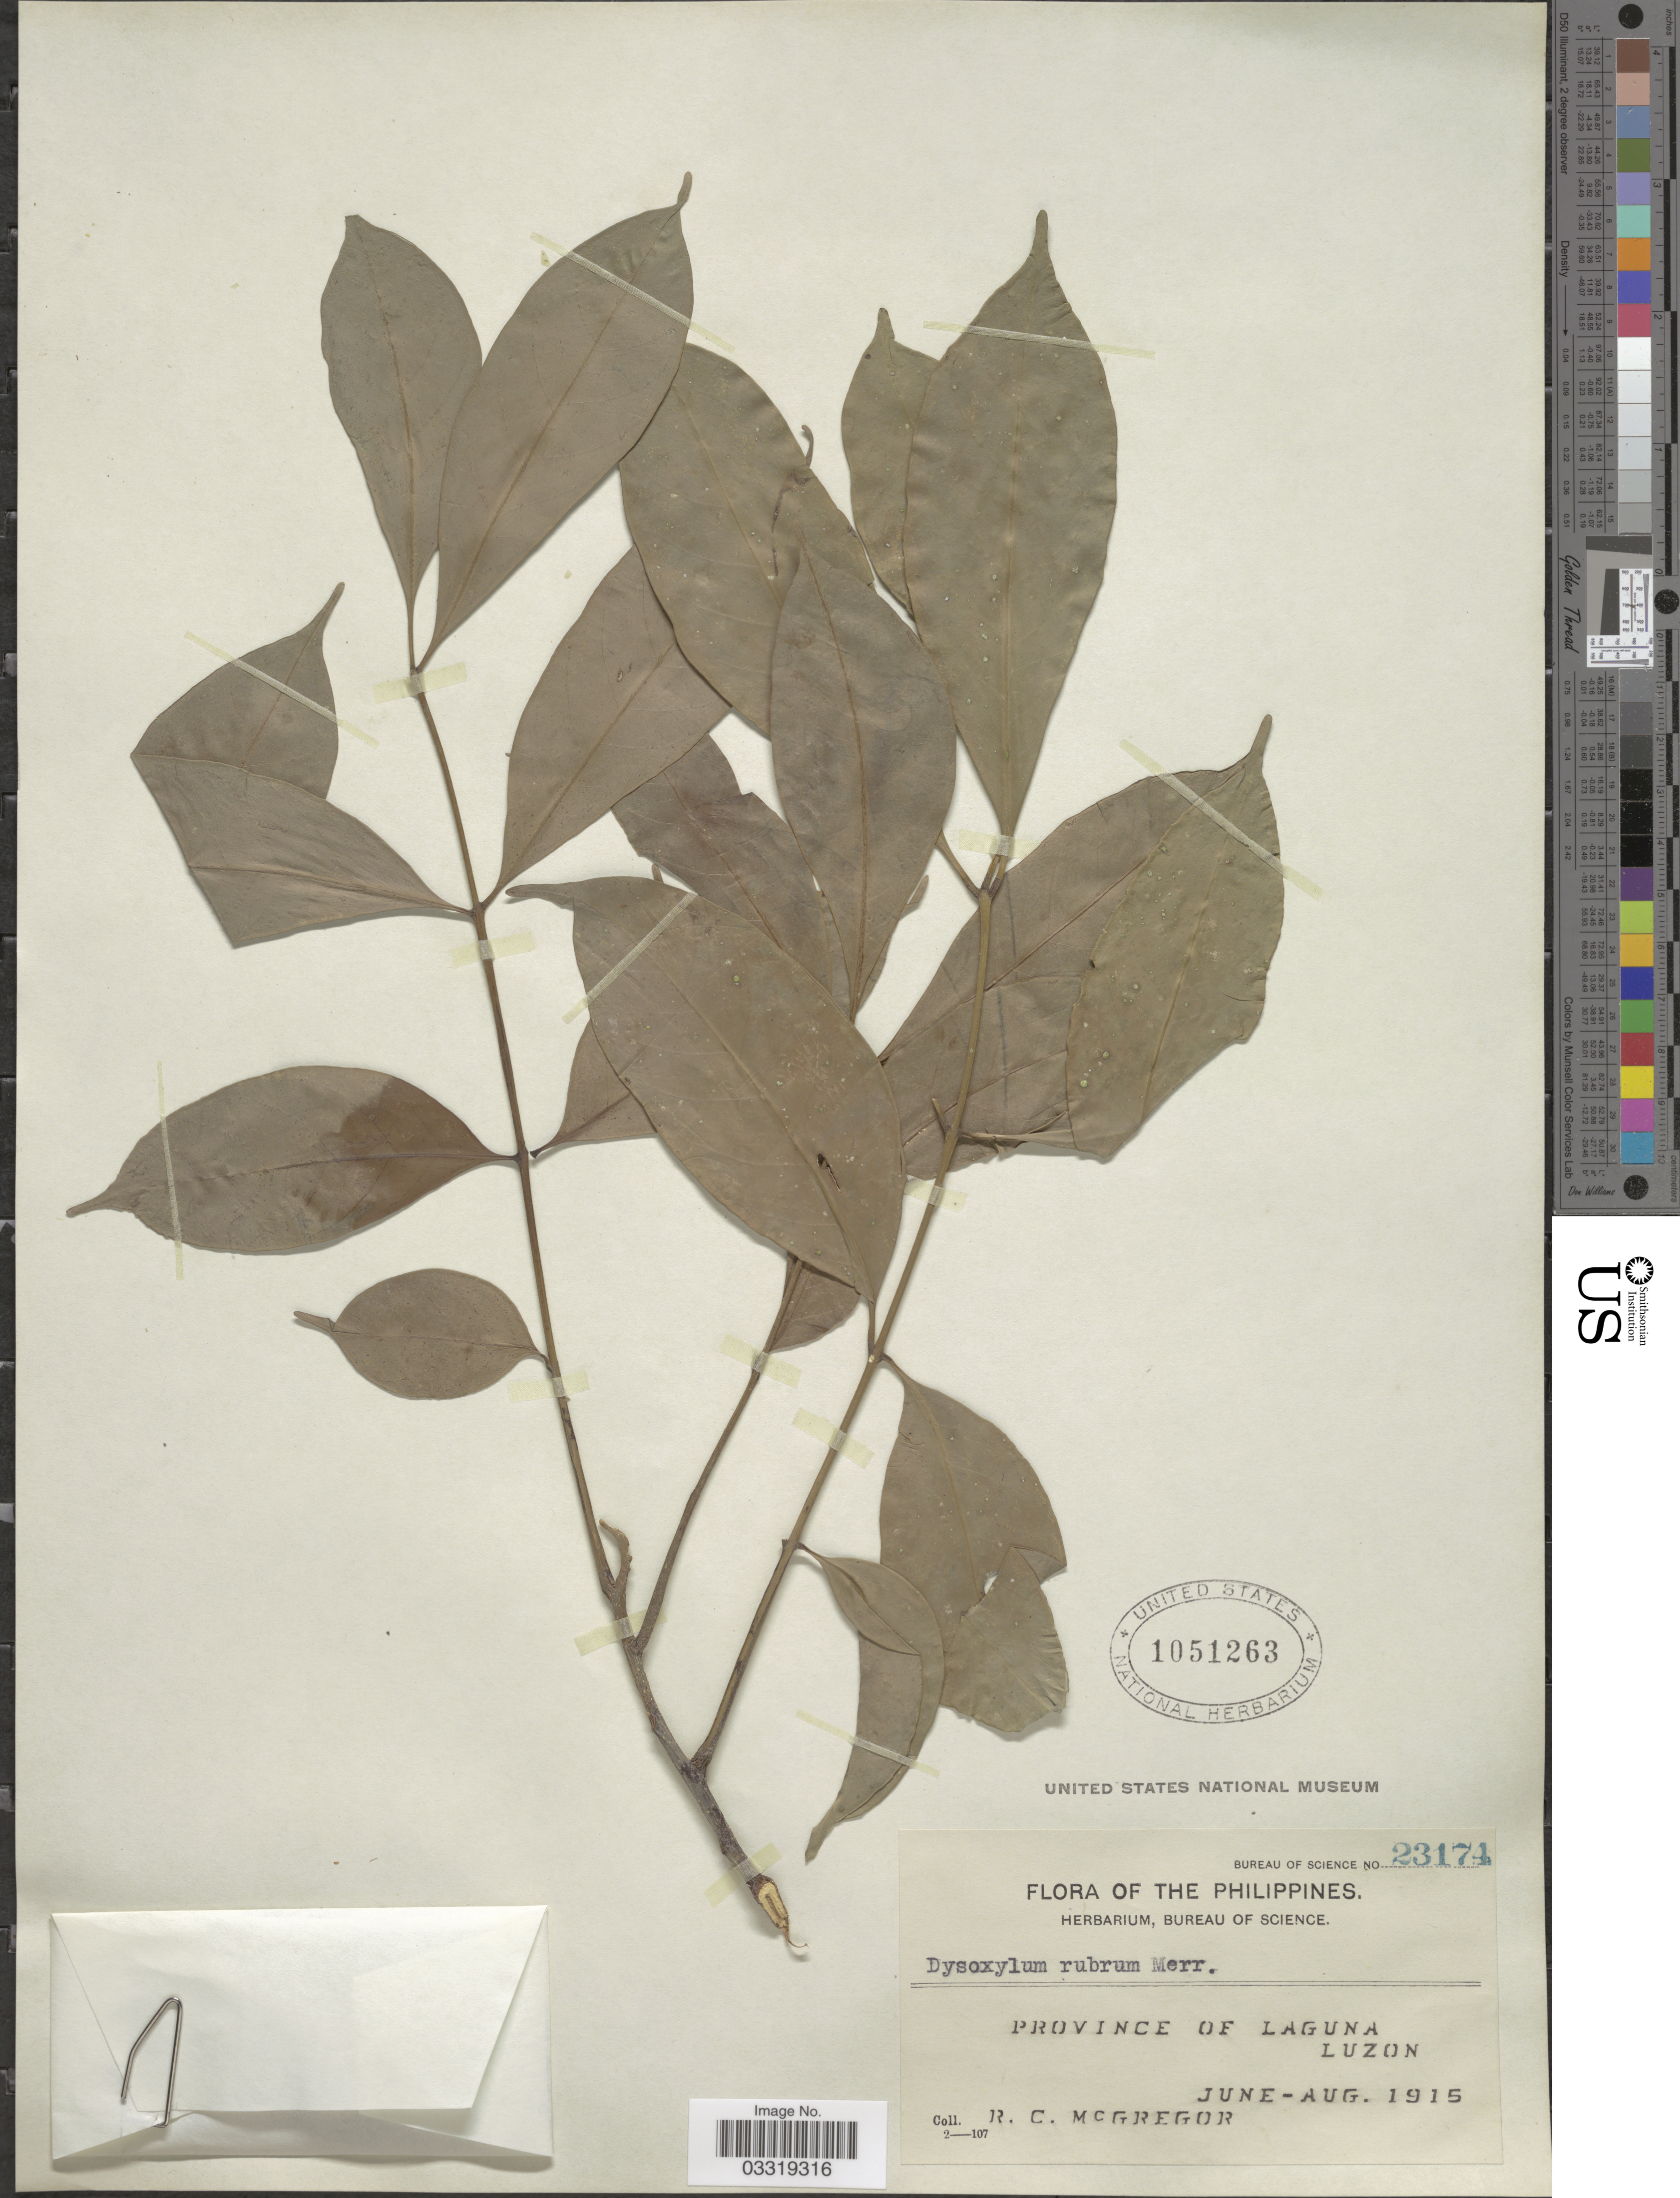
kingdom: Plantae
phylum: Tracheophyta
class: Magnoliopsida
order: Sapindales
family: Meliaceae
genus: Goniocheton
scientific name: Goniocheton arborescens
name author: Blume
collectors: R. C. McGregor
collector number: Bureau of Science 23174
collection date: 1915-06/1915-08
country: Philippines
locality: Province of Laguna, Luzon.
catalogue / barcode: US 1051263